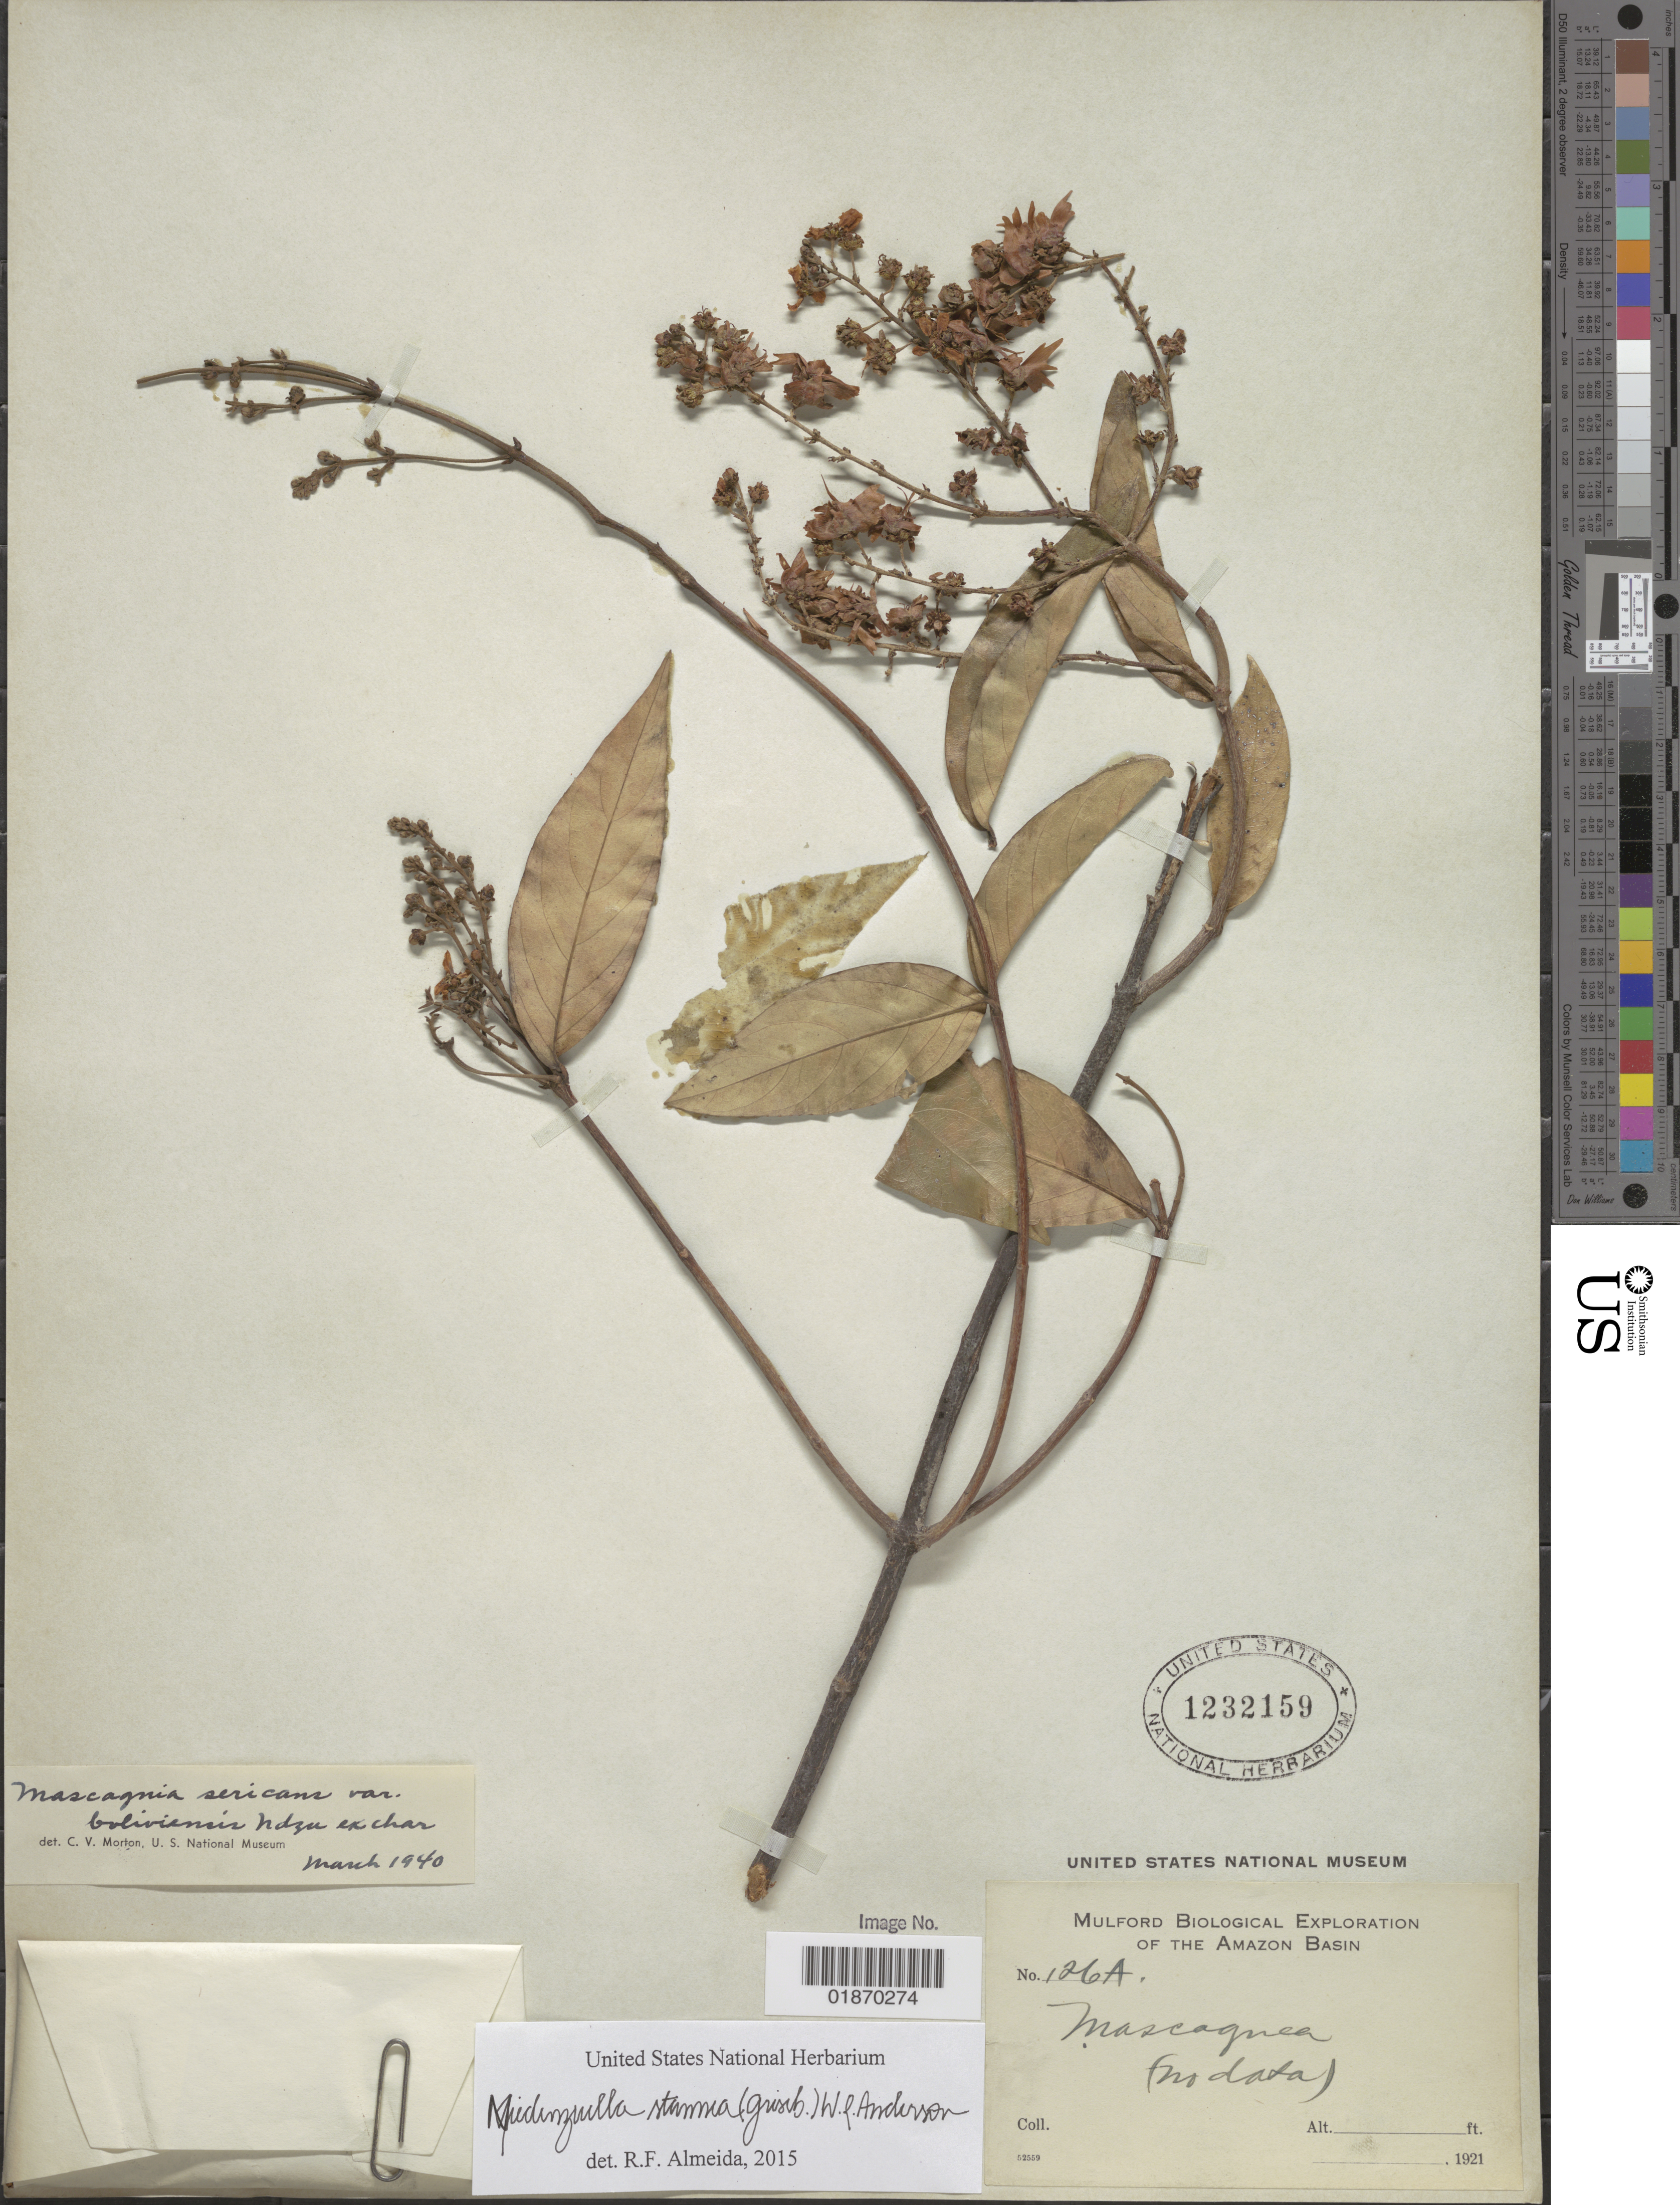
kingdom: Plantae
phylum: Tracheophyta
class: Magnoliopsida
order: Malpighiales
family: Malpighiaceae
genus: Niedenzuella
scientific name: Niedenzuella stannea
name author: (Griseb.) W.R. Anderson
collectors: Mulford Biological Exploration of the Amazon Basin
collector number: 126A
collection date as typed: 1921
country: Bolivia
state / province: La Paz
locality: Amazon Basin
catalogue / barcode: US 1232159